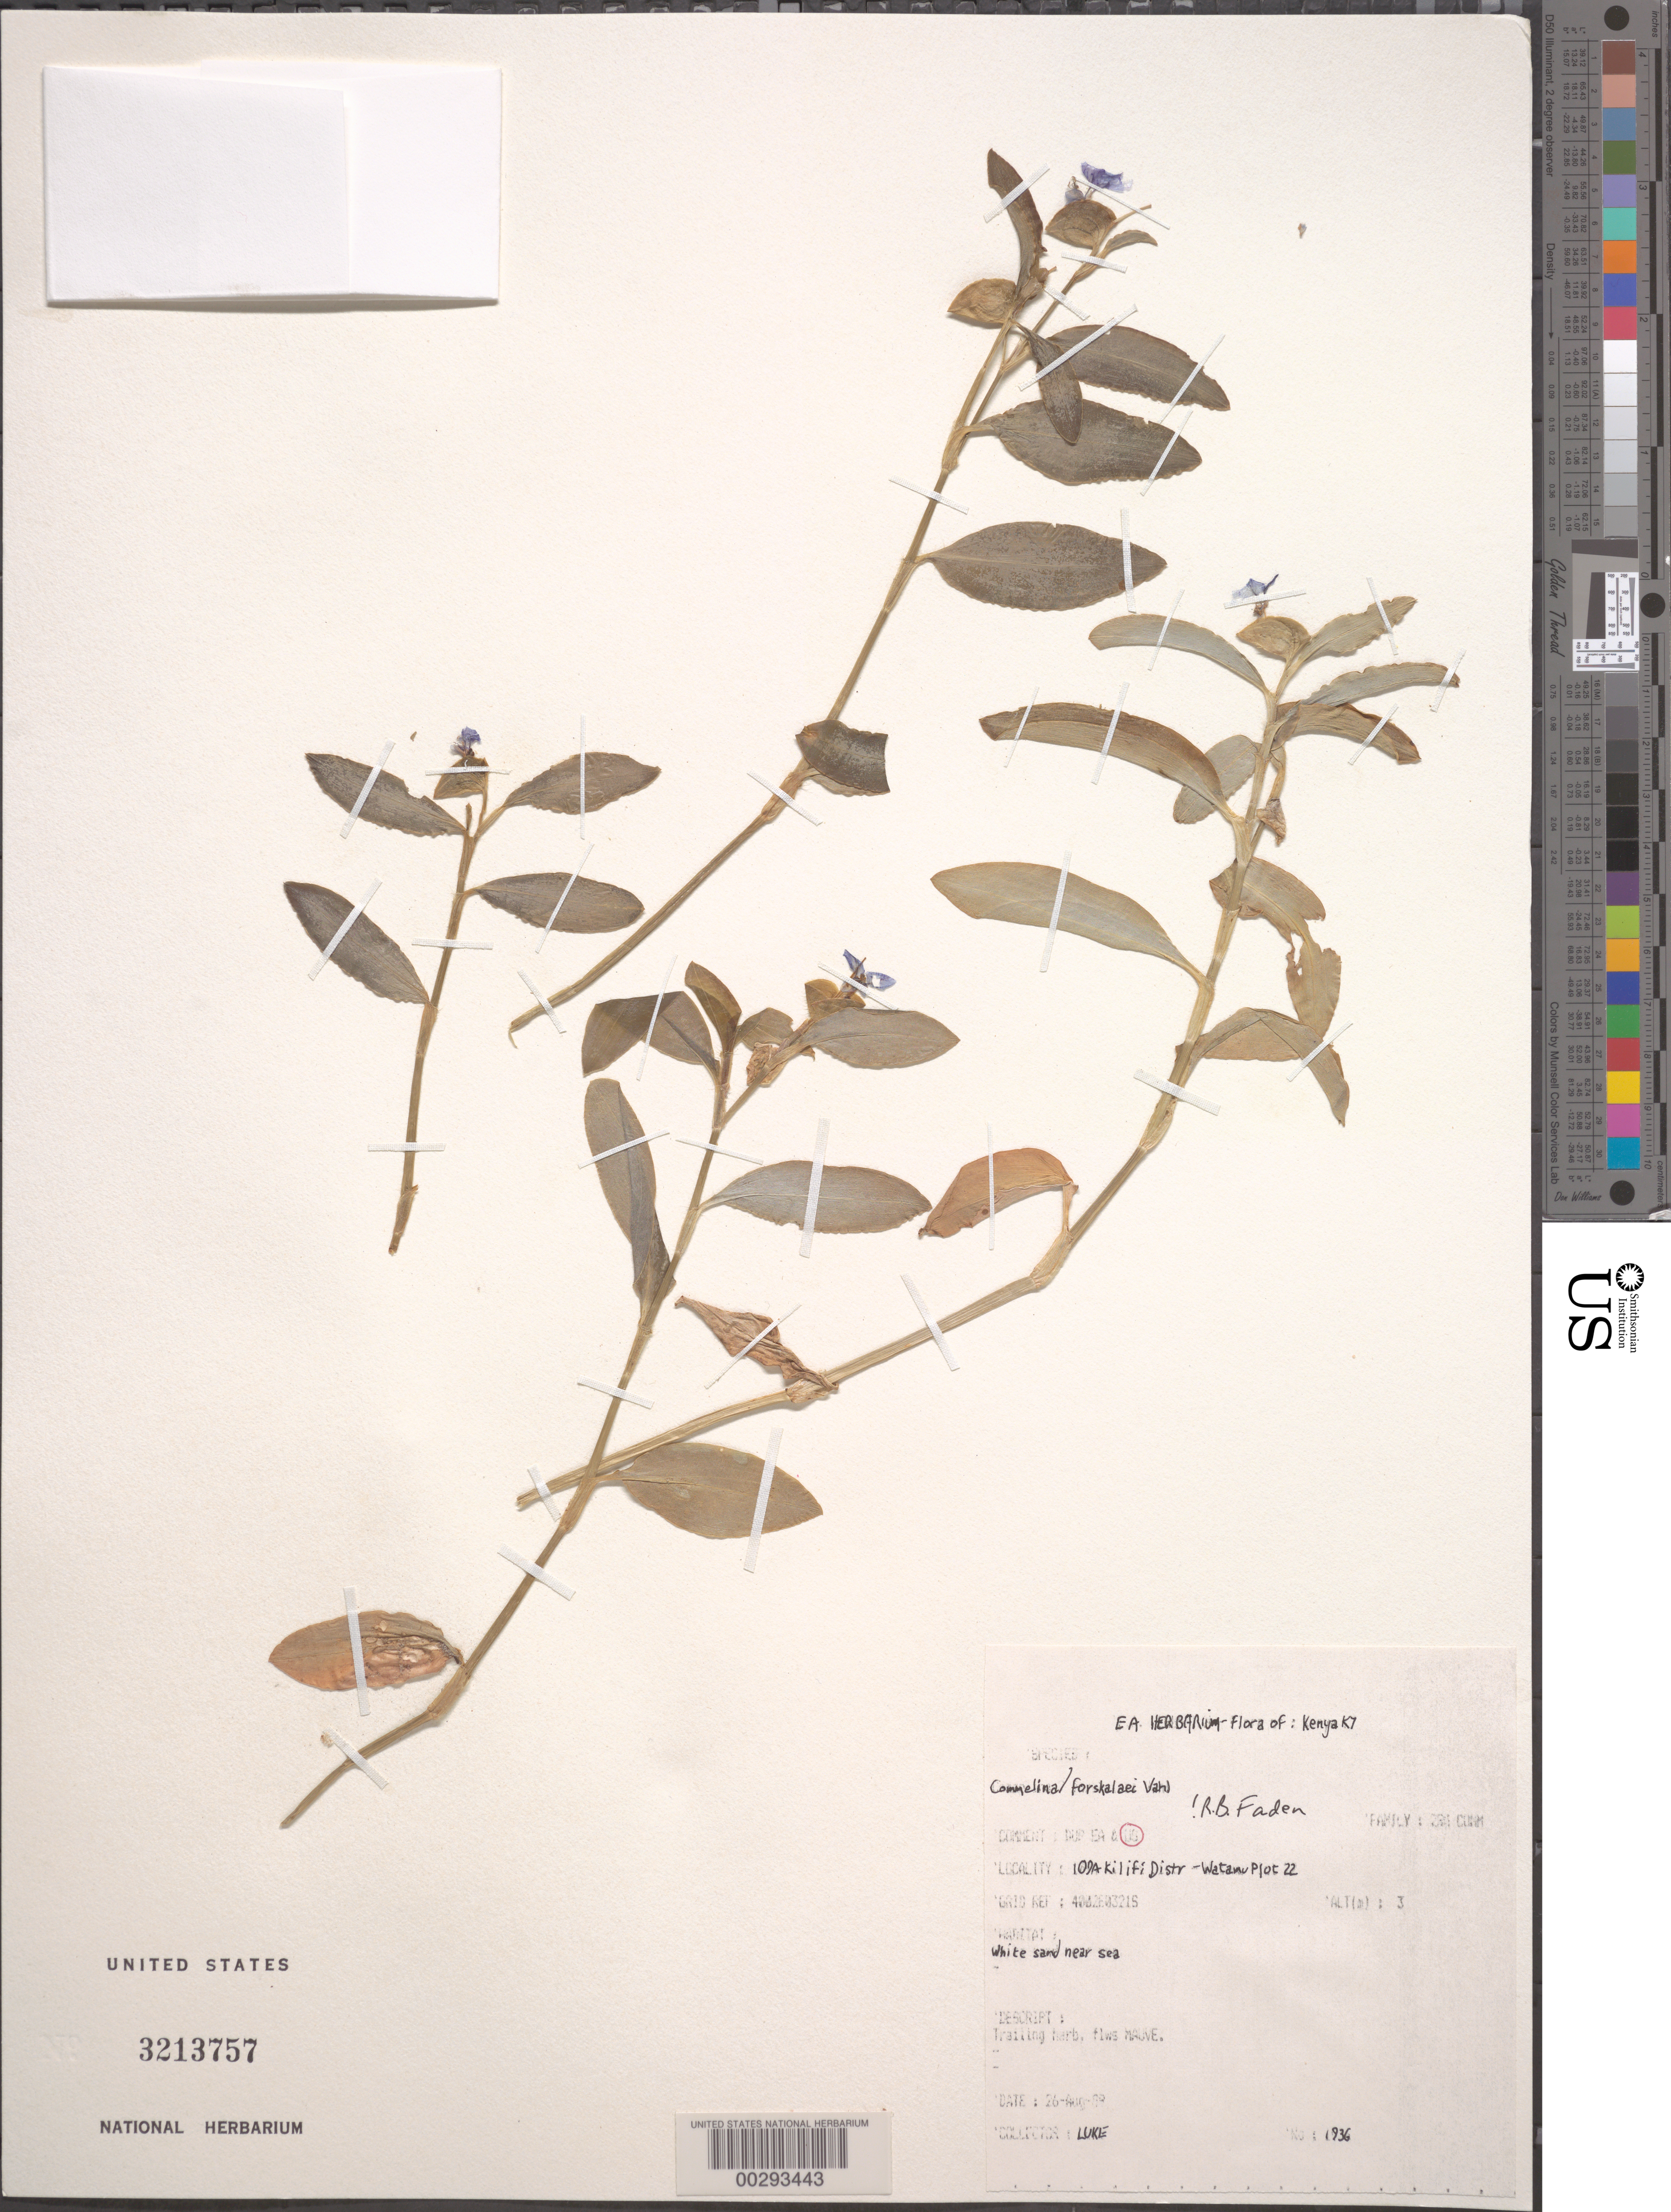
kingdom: Plantae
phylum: Tracheophyta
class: Liliopsida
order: Commelinales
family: Commelinaceae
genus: Commelina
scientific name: Commelina forskaolii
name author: Vahl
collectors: -. Luke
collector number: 1936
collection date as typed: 26 Aug 1989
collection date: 1989-08-26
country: Kenya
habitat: White sand near sea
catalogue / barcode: US 3213757